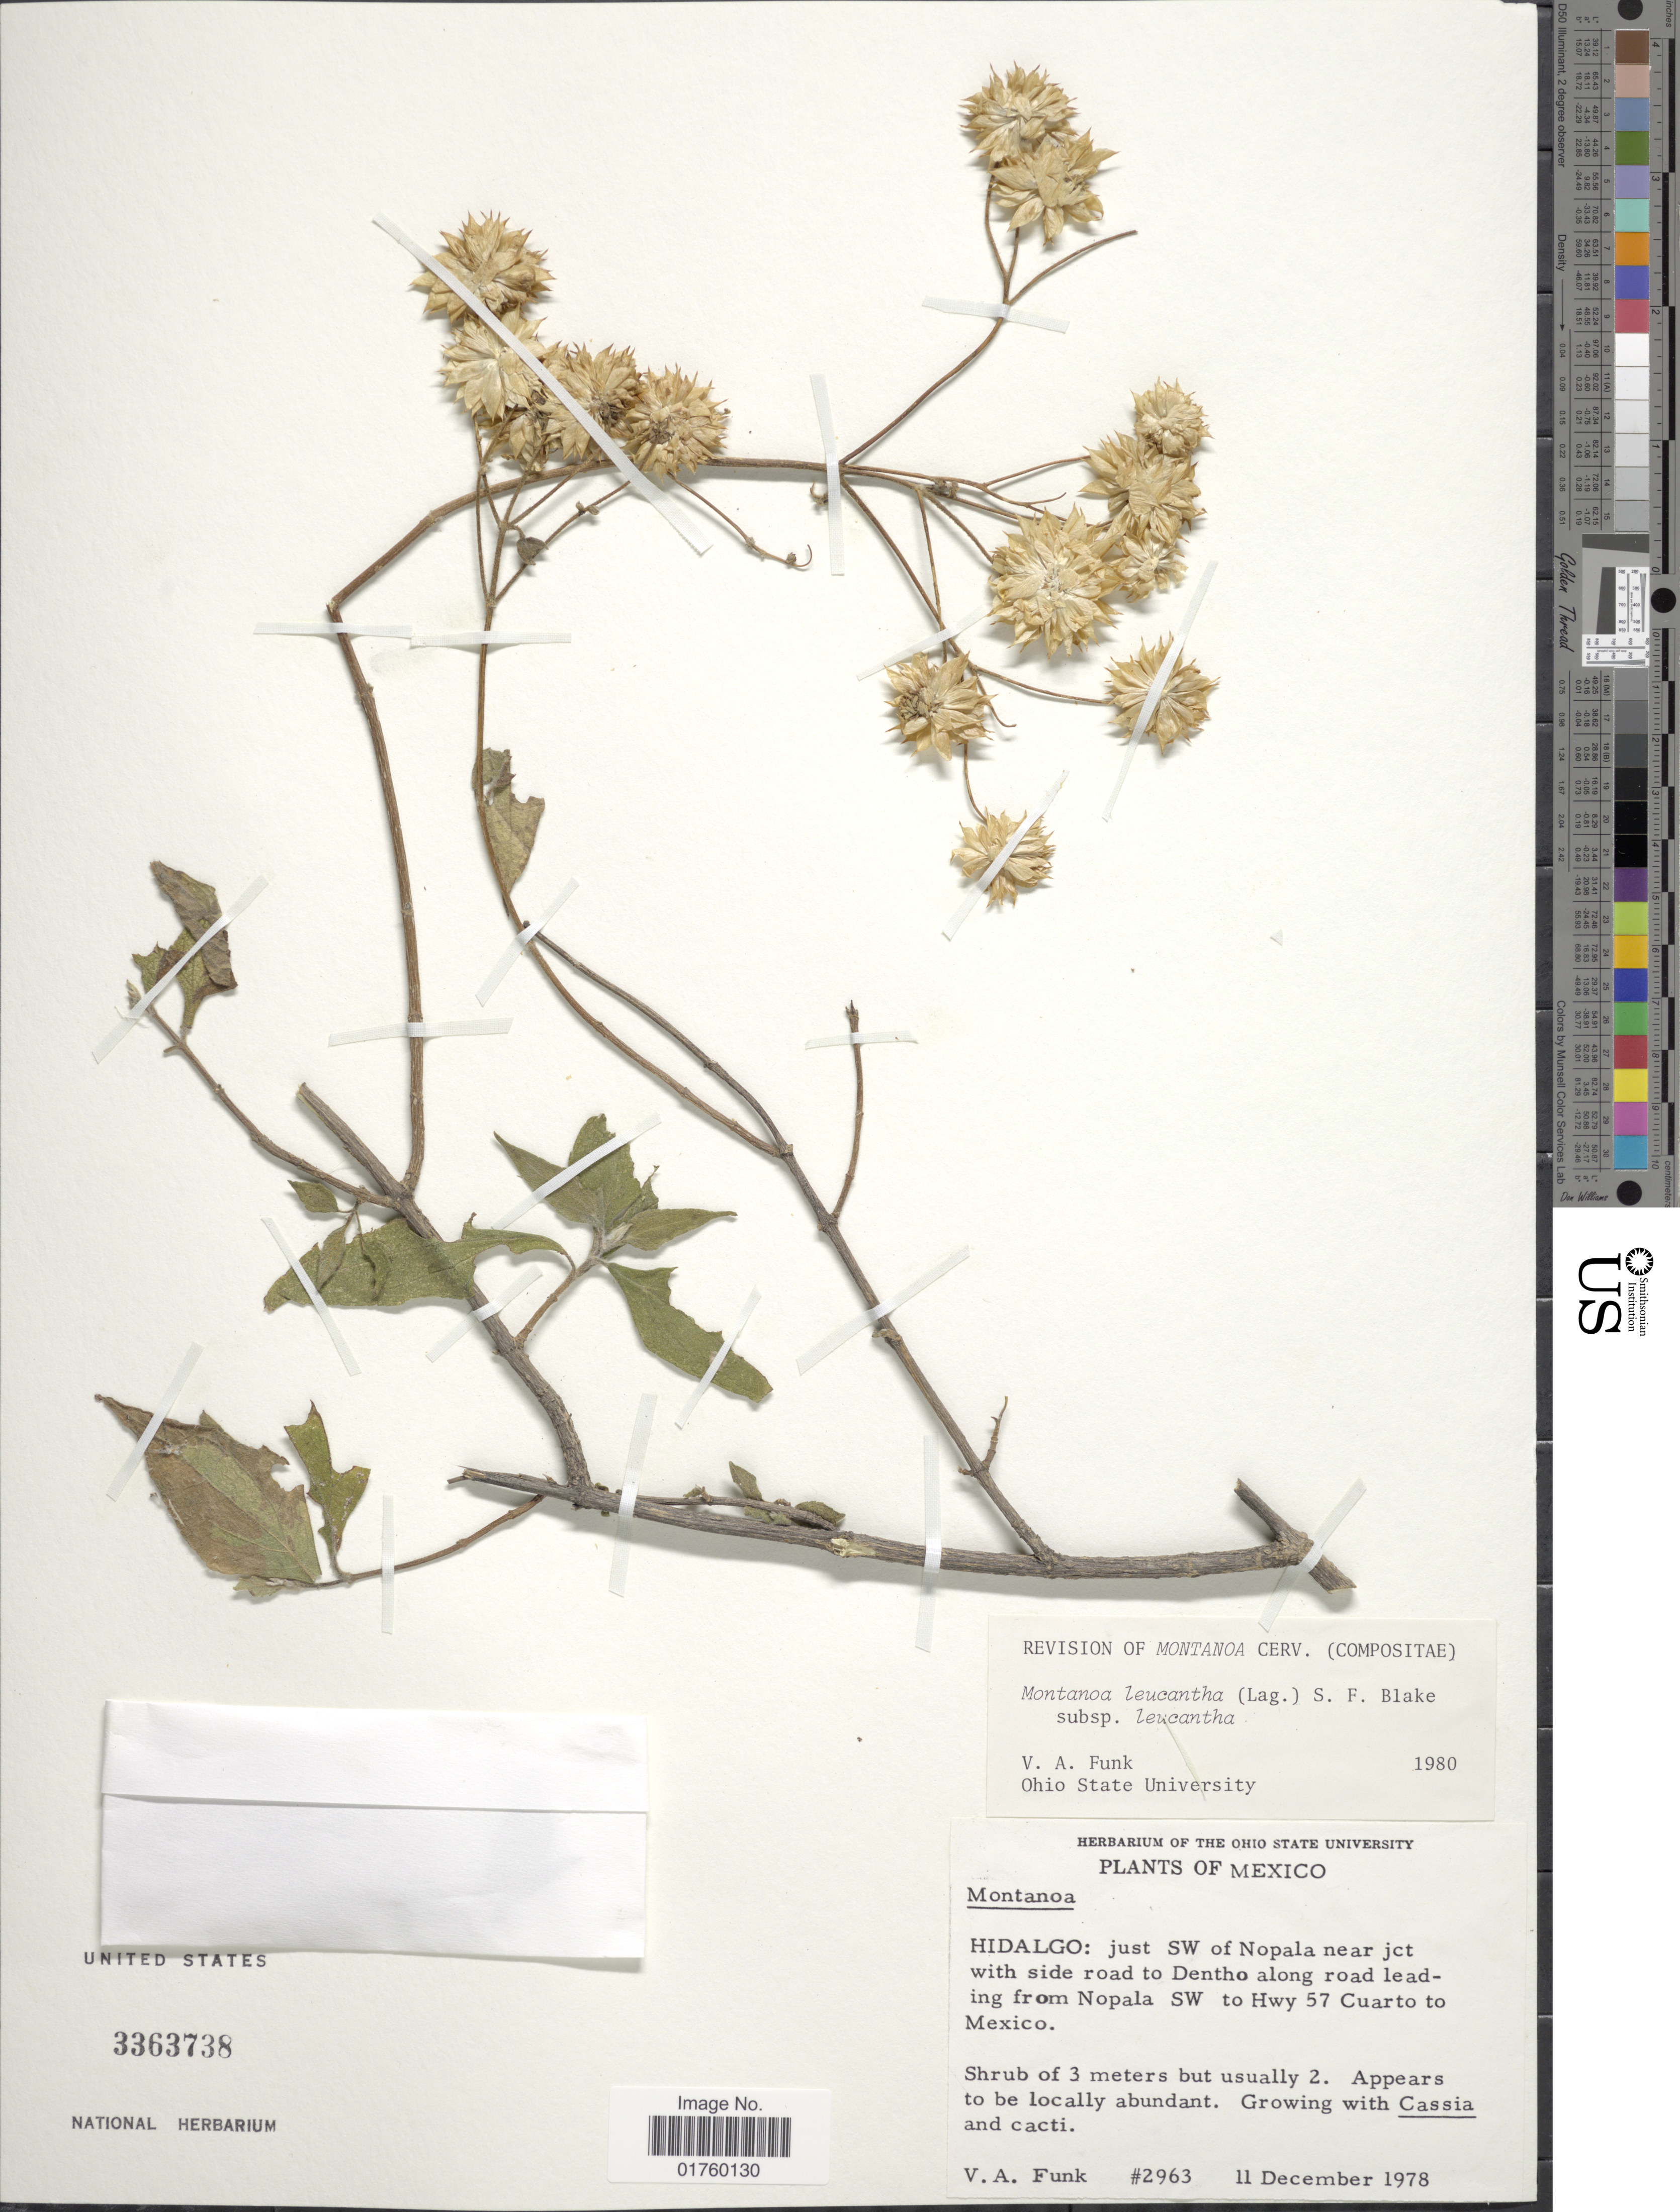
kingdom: Plantae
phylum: Tracheophyta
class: Magnoliopsida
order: Asterales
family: Asteraceae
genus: Montanoa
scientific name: Montanoa leucantha subsp. leucantha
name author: (Lag.) S.F. Blake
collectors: V. Funk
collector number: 2963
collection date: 1978-12-11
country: Mexico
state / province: Hidalgo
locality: Just SW of Nopala near jct with side road to Dentho along road leading from Nopala SW to Hwy 57 Cuarto to Mexico.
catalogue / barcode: US 3363738